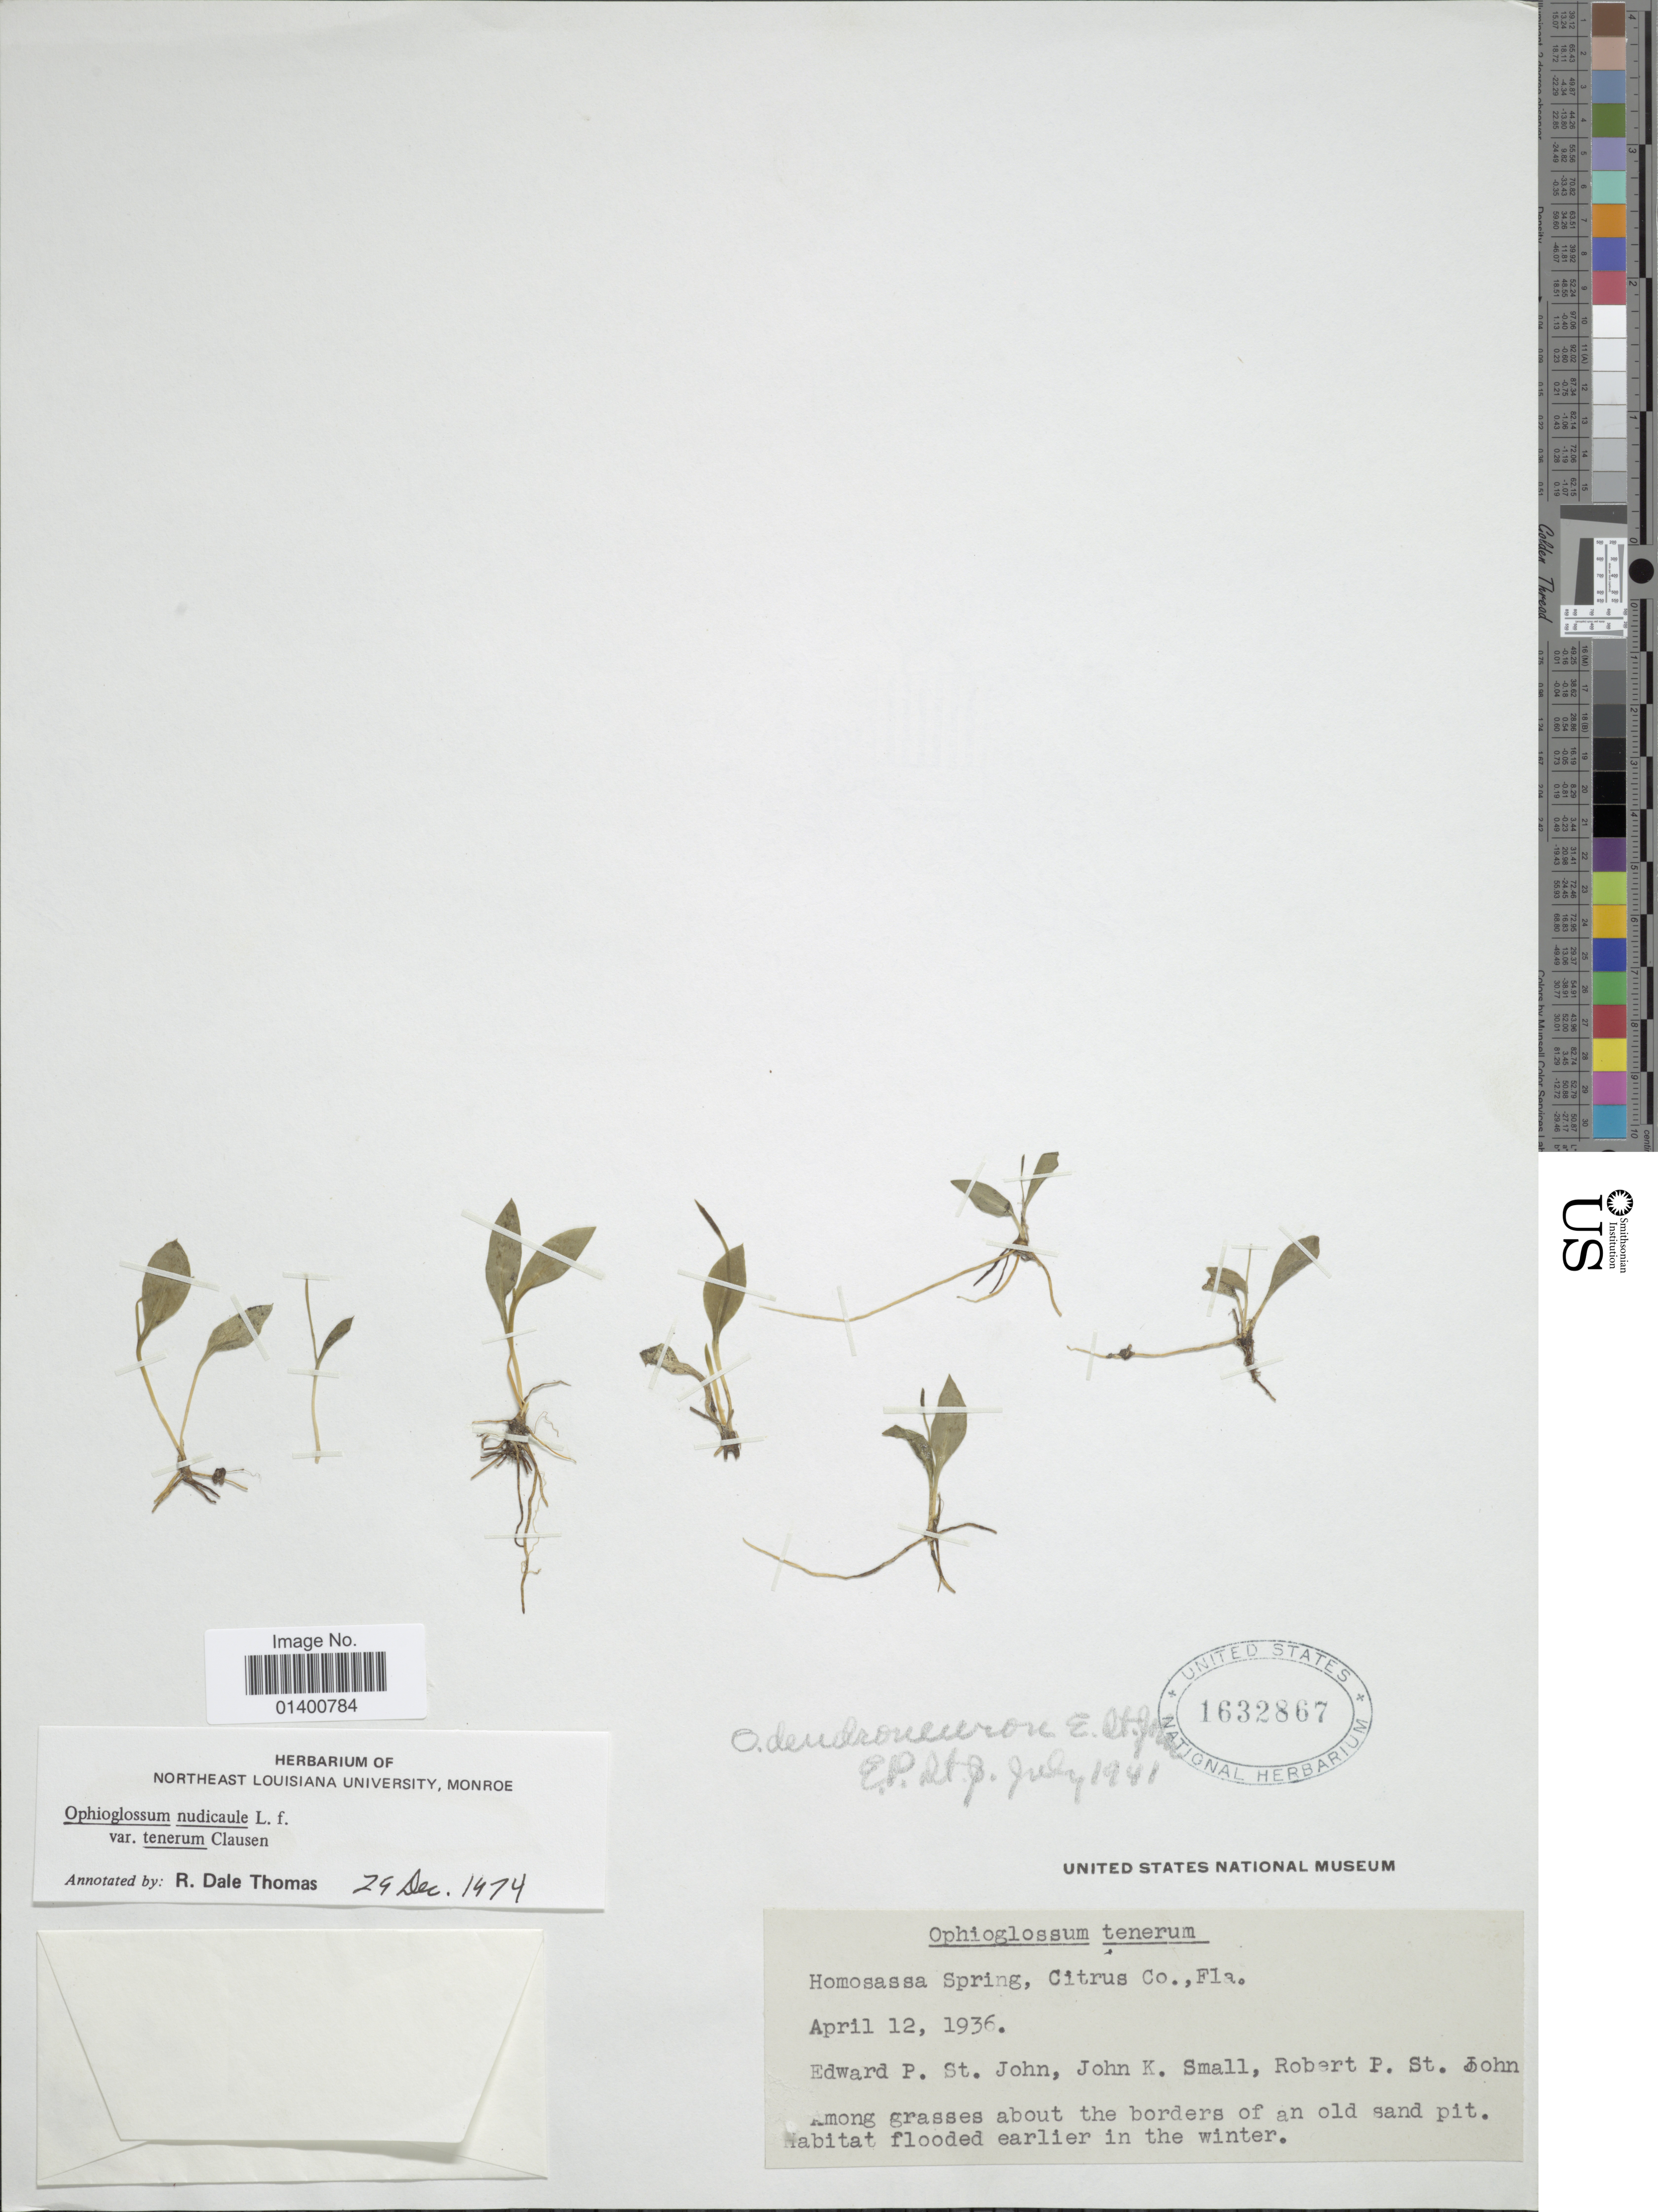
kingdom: Plantae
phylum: Tracheophyta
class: Polypodiopsida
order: Ophioglossales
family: Ophioglossaceae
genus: Ophioglossum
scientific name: Ophioglossum nudicaule var. tenerum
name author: (Mett. ex Prantl) R.T. Clausen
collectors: E. P. St. John, J. K. Small & R. P. St. John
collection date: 1936-04-12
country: United States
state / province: Florida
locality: Homosassa Spring, Citrus Co.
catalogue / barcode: US 1632867